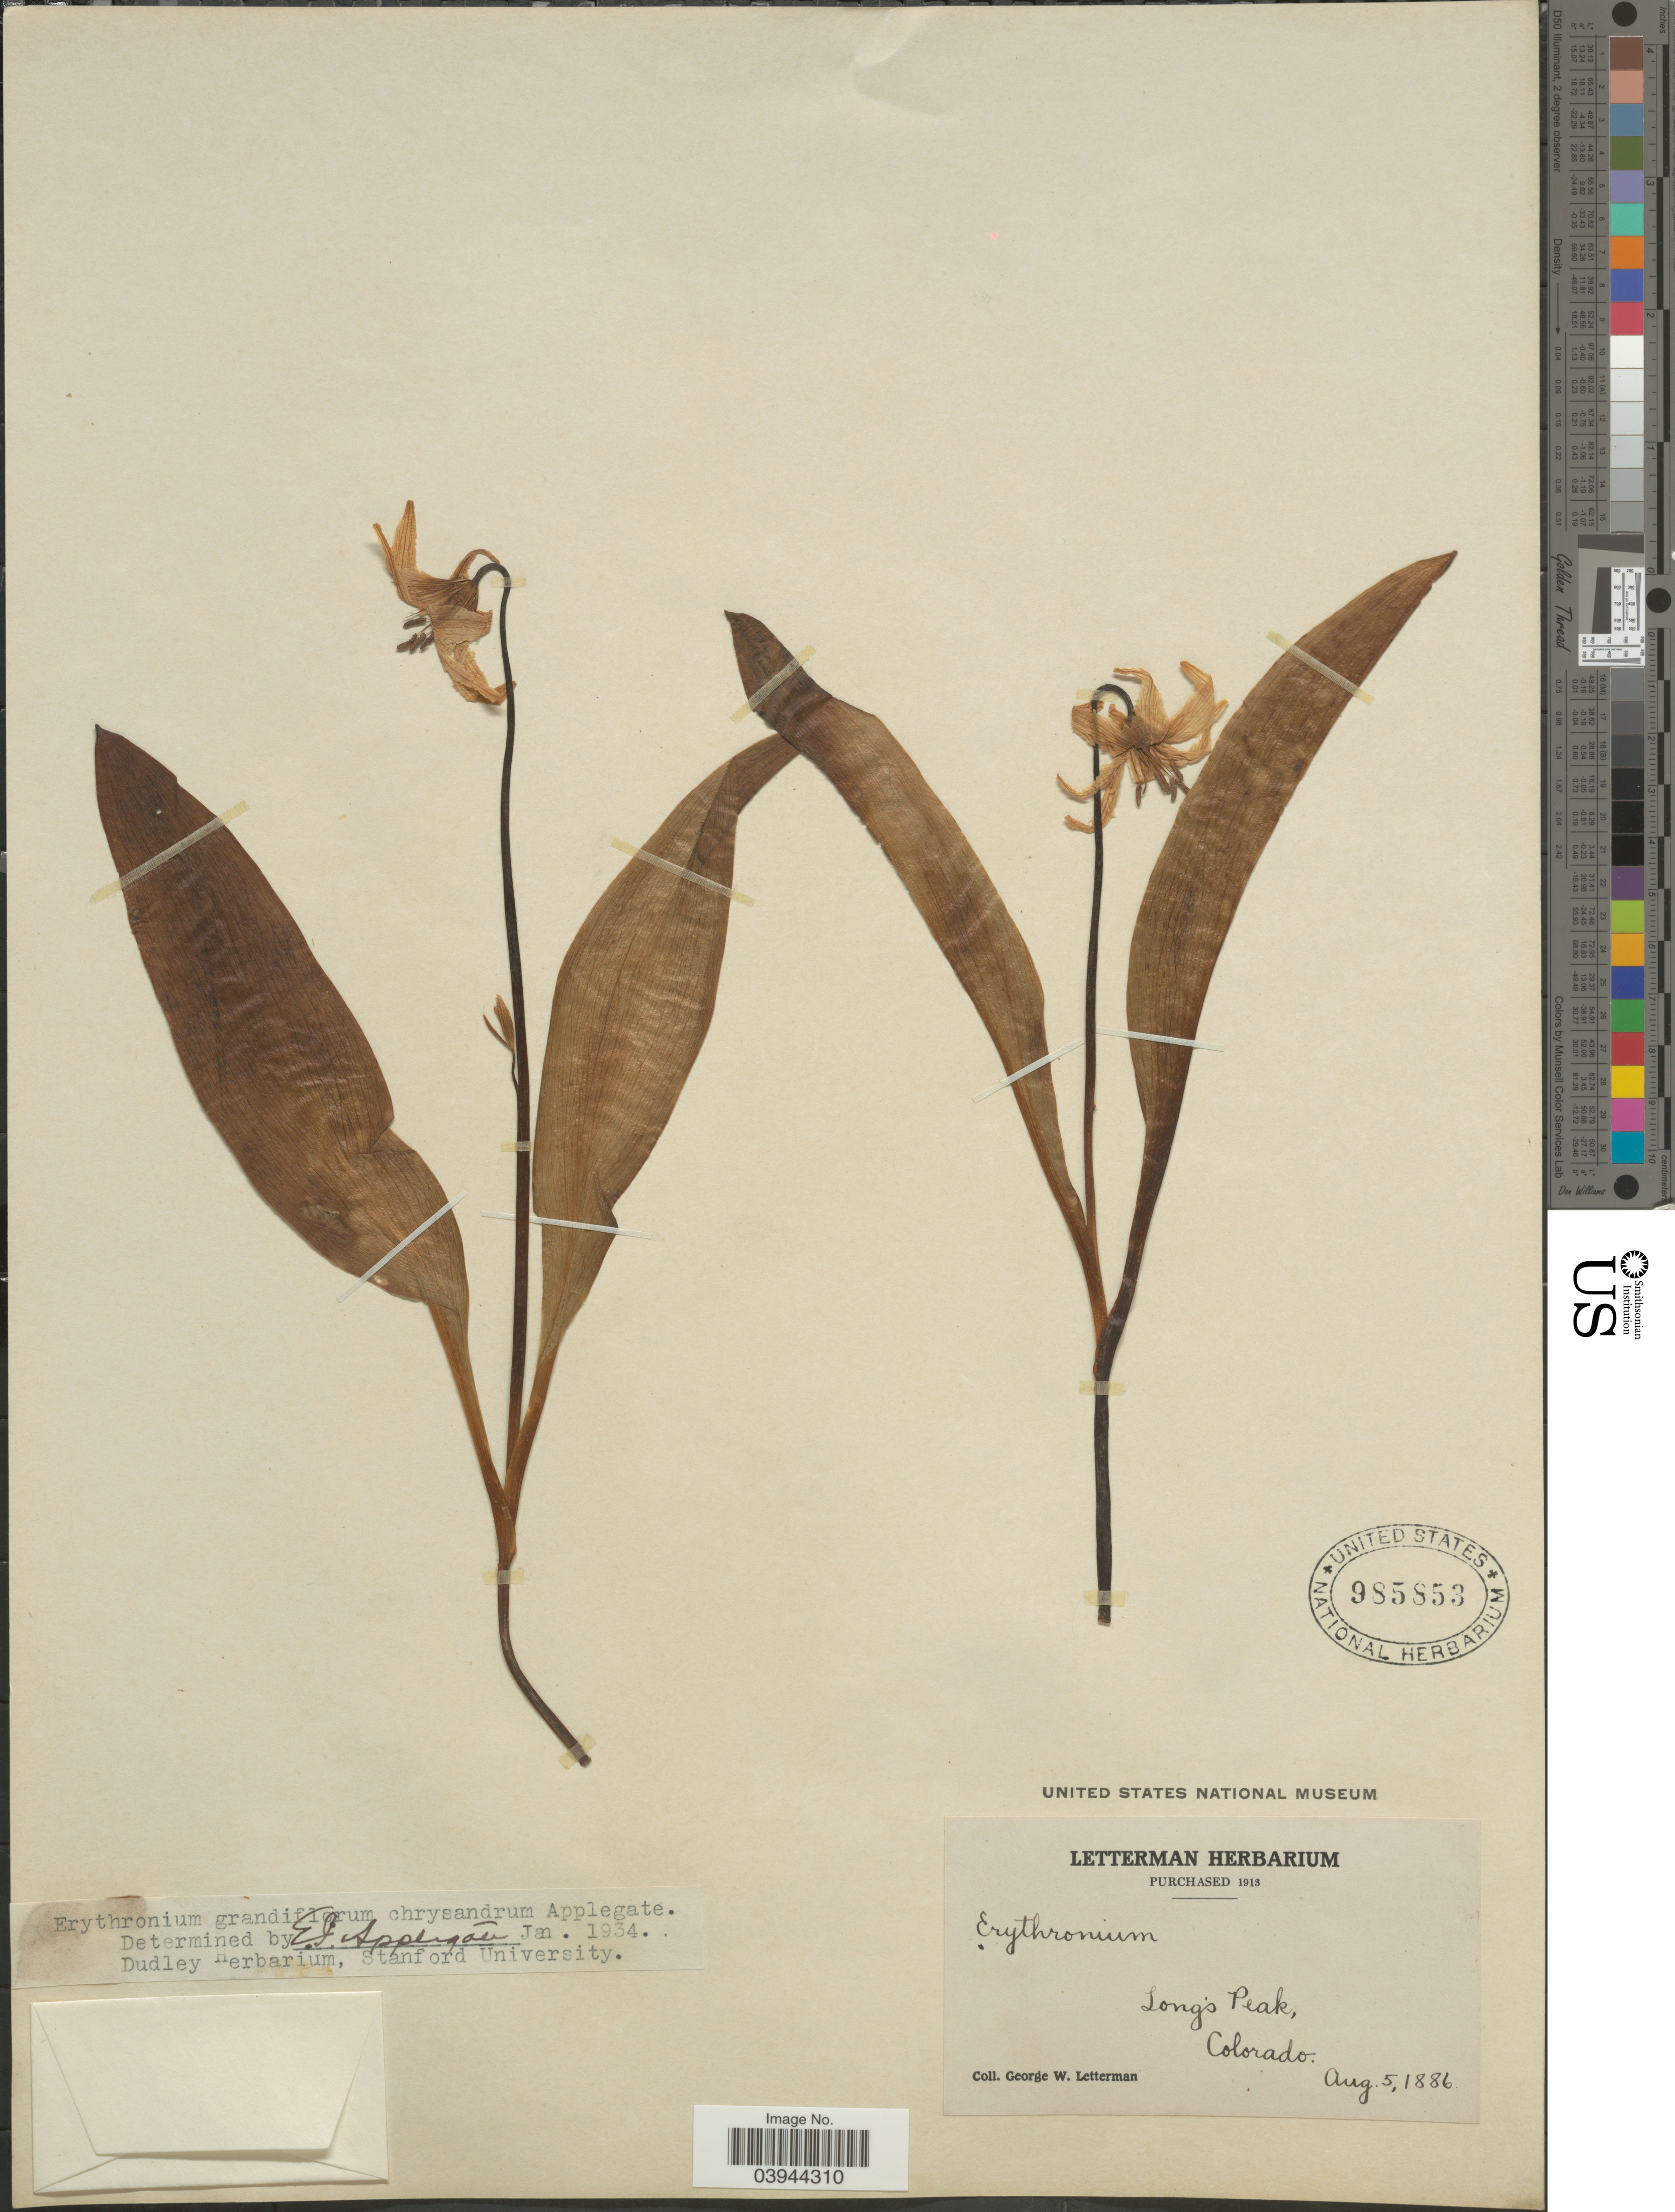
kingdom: Plantae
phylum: Tracheophyta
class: Liliopsida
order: Liliales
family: Liliaceae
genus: Erythronium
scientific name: Erythronium grandiflorum subsp. chrysandrum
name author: (Applegate) Abrams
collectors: G. W. Letterman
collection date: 1886-08-05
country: United States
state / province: Colorado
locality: Long's Peak.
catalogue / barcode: US 985853